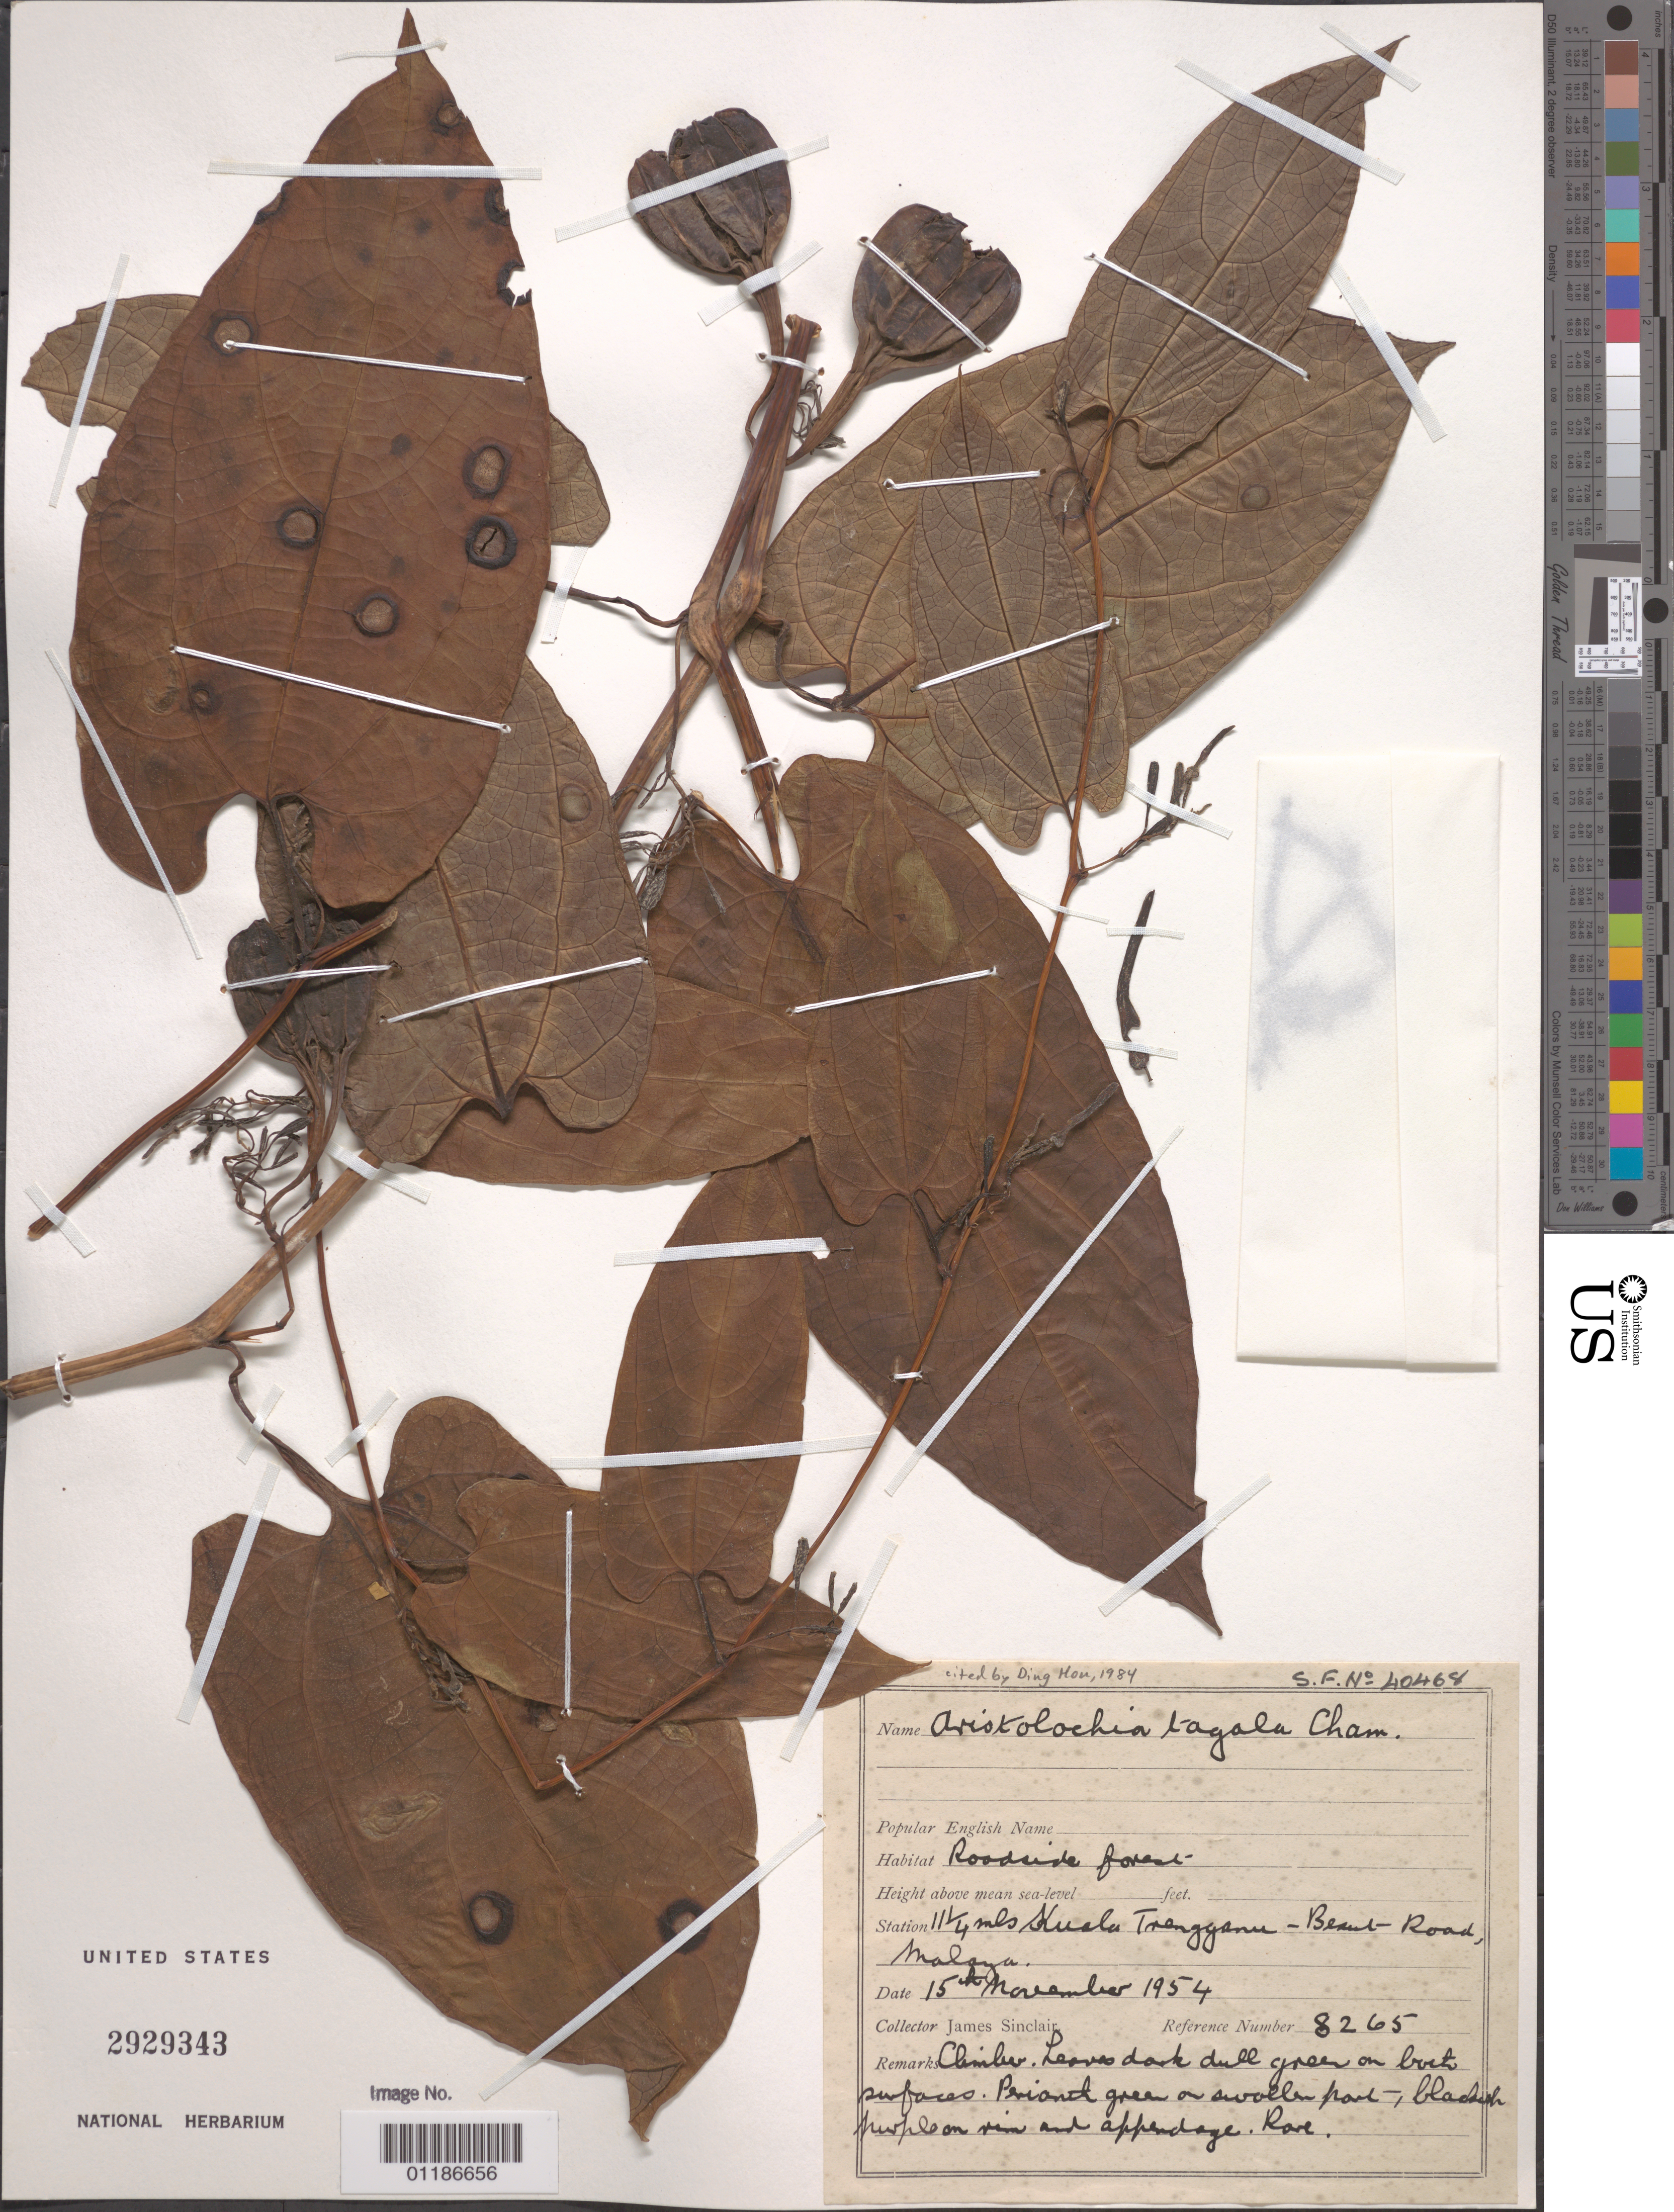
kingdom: Plantae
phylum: Tracheophyta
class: Magnoliopsida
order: Piperales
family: Aristolochiaceae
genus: Aristolochia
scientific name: Aristolochia tagala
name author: Cham.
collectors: J. Sinclair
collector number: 8265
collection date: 1954-11-15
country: Malaysia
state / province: Terengganu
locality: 11.25 miles Kuala Trengganu, Beaut Road.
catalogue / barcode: US 2929343